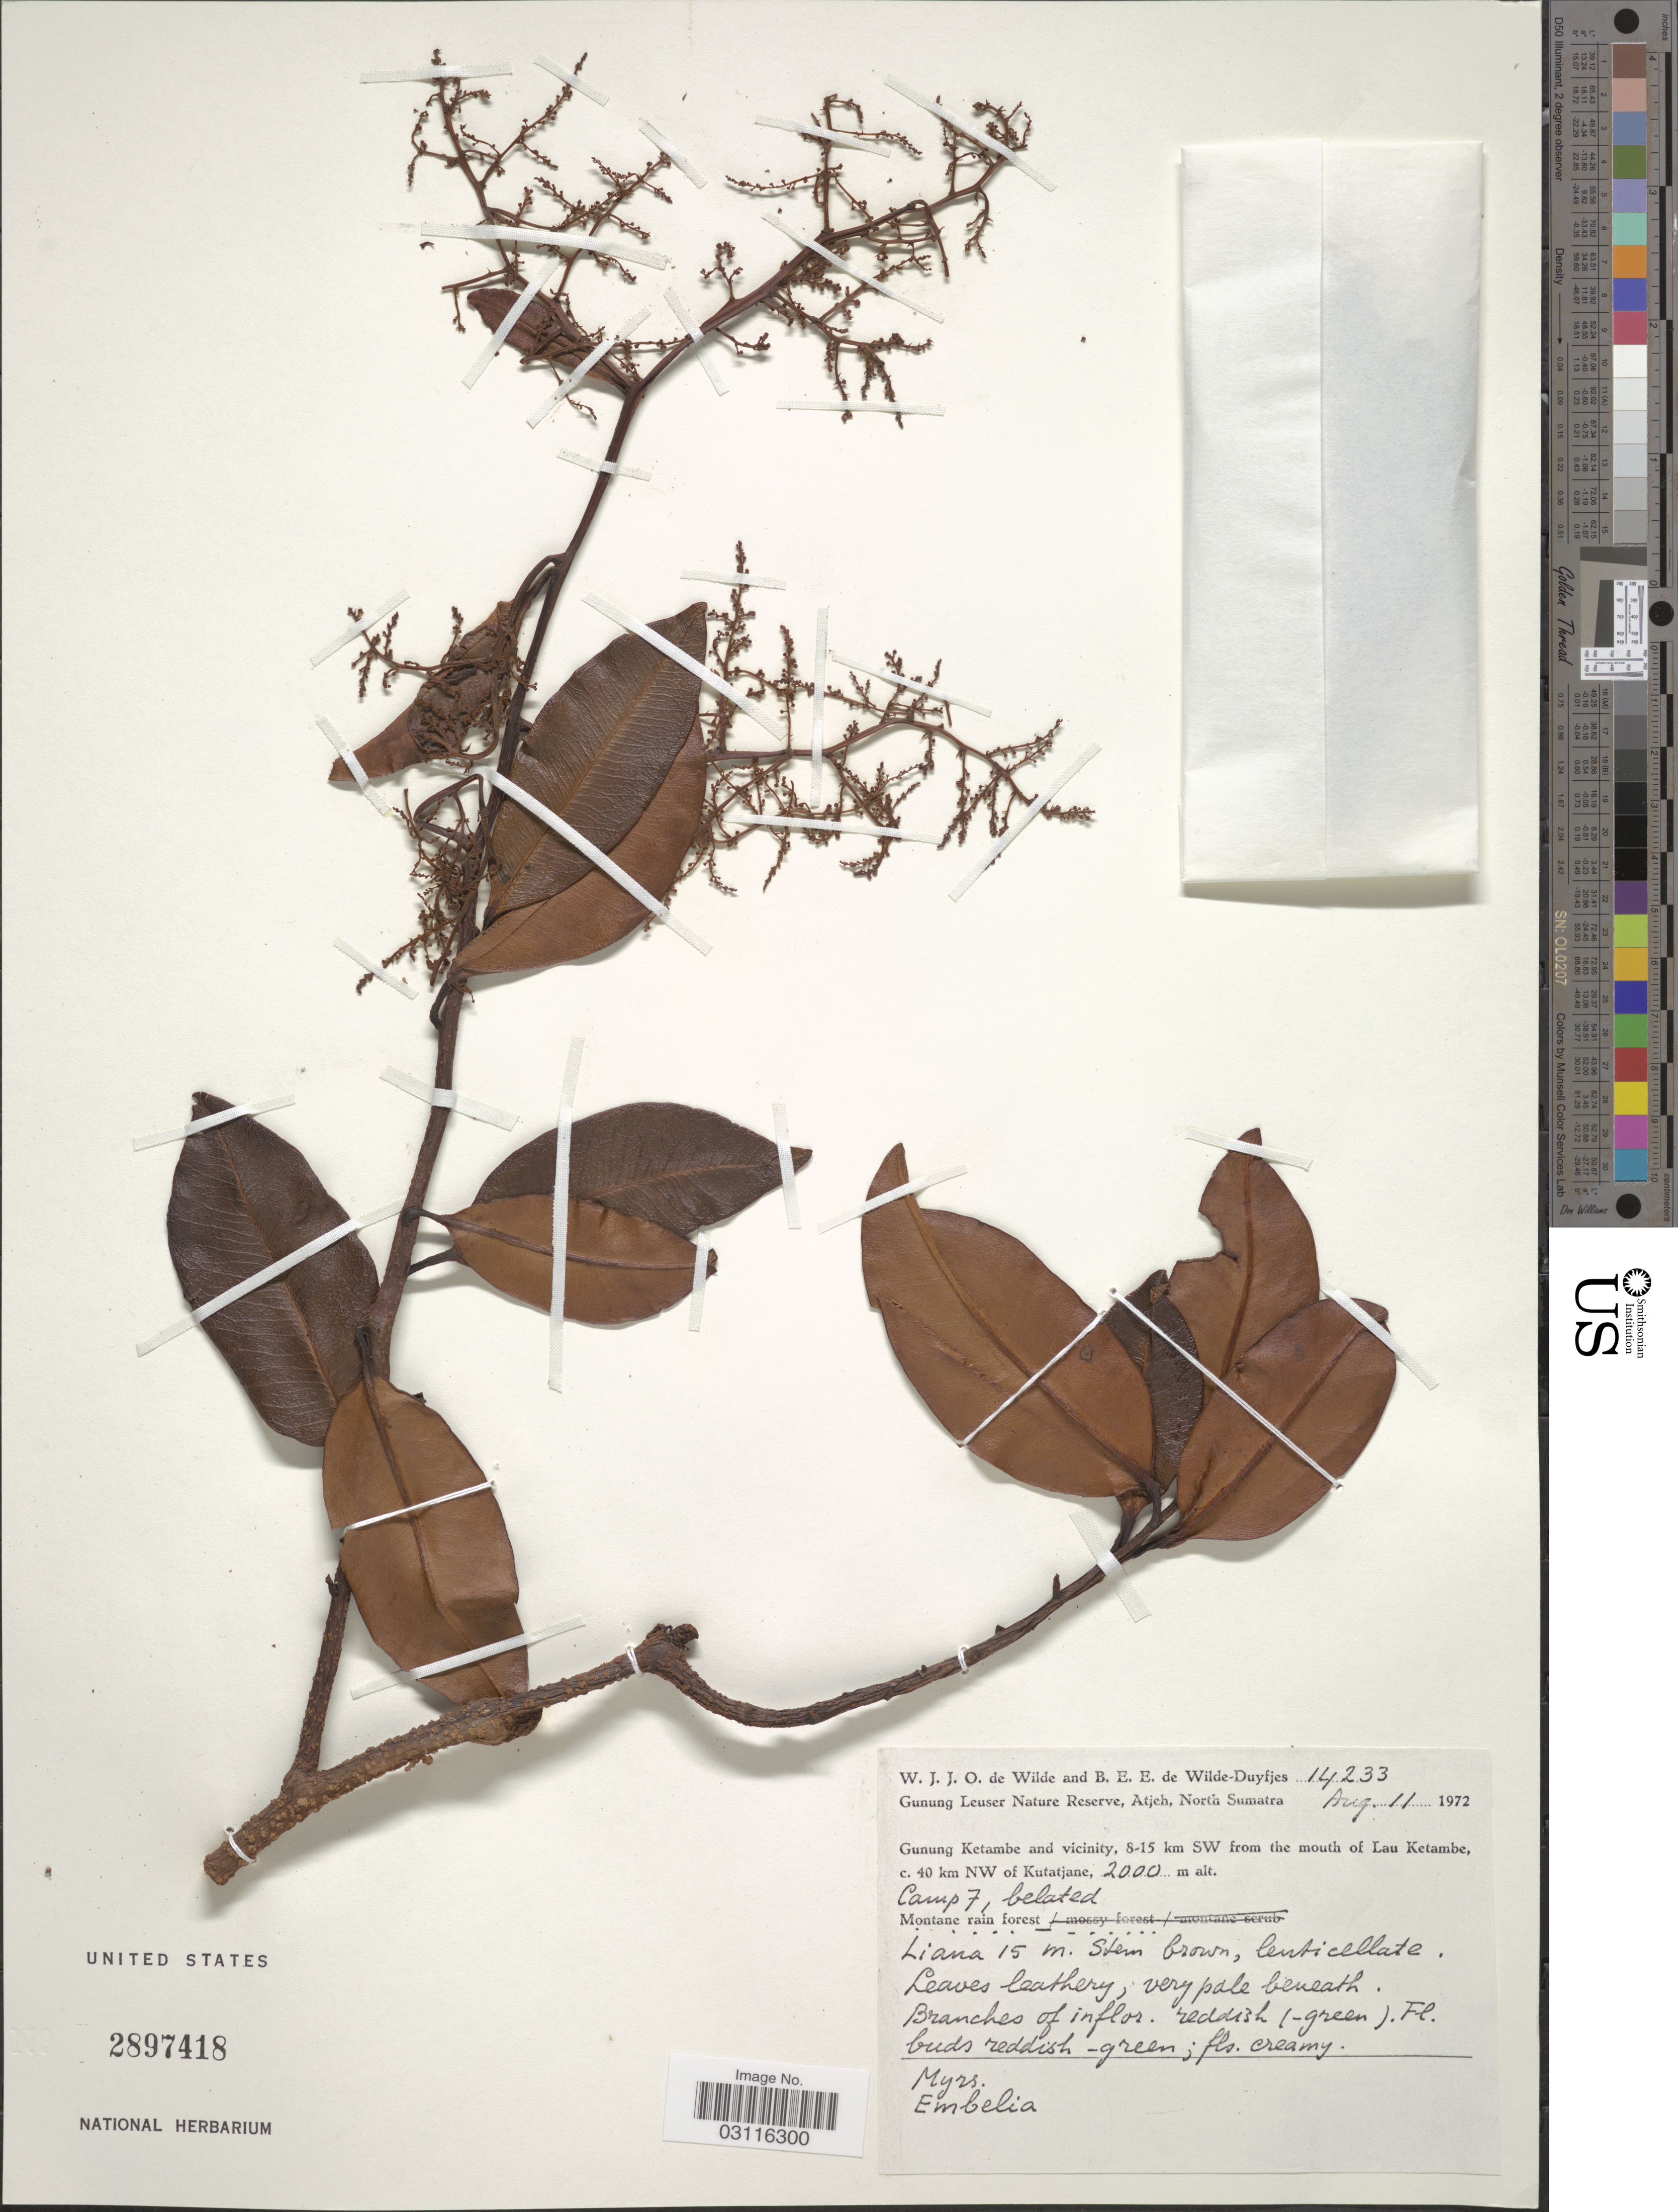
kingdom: Plantae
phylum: Tracheophyta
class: Magnoliopsida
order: Ericales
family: Primulaceae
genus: Embelia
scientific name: Embelia sp.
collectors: W. J. de Wilde & B. E. de Wilde-Duyfjes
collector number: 14233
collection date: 1972-08-11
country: Indonesia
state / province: Sumatra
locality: Gunung Leuser Nature Reserve, Atjeh, North Sumatra. Gunung Ketambe and vicinity, 8-15 km SW from the mouth of Lau Ketambe, c. 40 km NW of Kutatjane. Camp 7.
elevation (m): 2000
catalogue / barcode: US 2897418